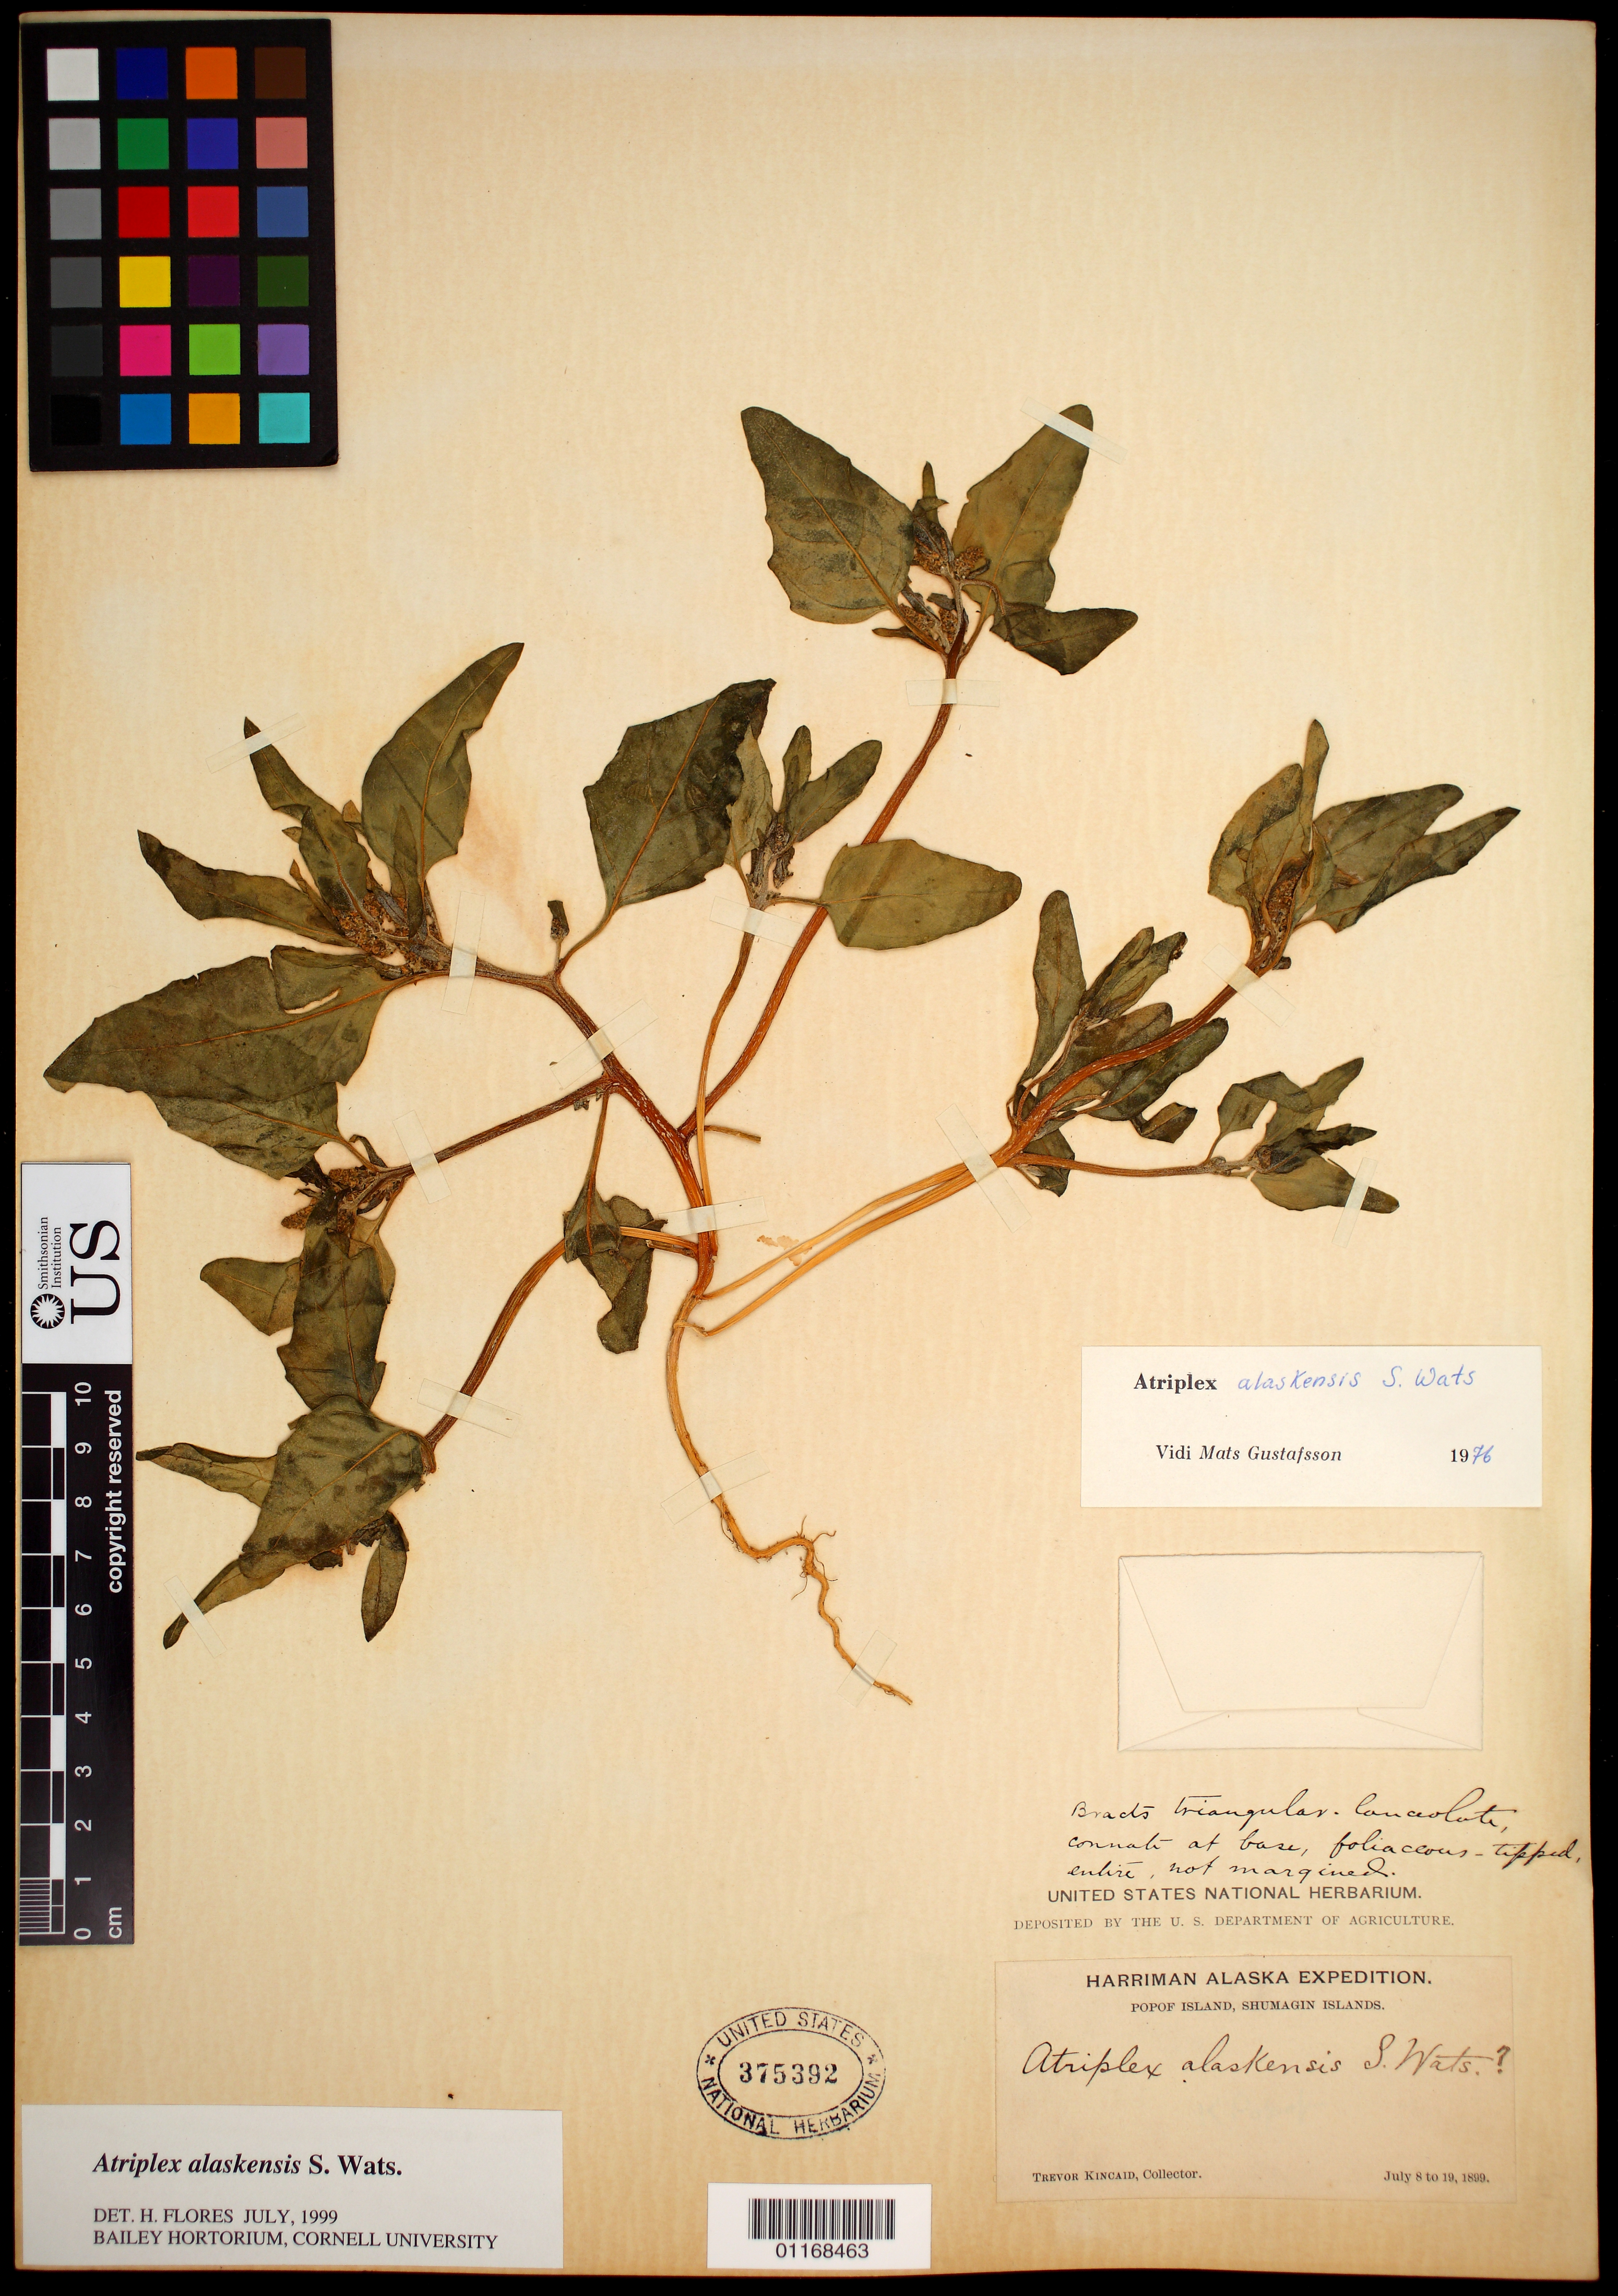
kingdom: Plantae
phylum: Tracheophyta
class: Magnoliopsida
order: Caryophyllales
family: Amaranthaceae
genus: Atriplex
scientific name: Atriplex alaskensis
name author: S. Watson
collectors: T. C. Kincaid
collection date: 1899-07-08/1899-07-18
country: United States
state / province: Alaska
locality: Popof Island, Shumagin Islands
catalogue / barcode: US 375392